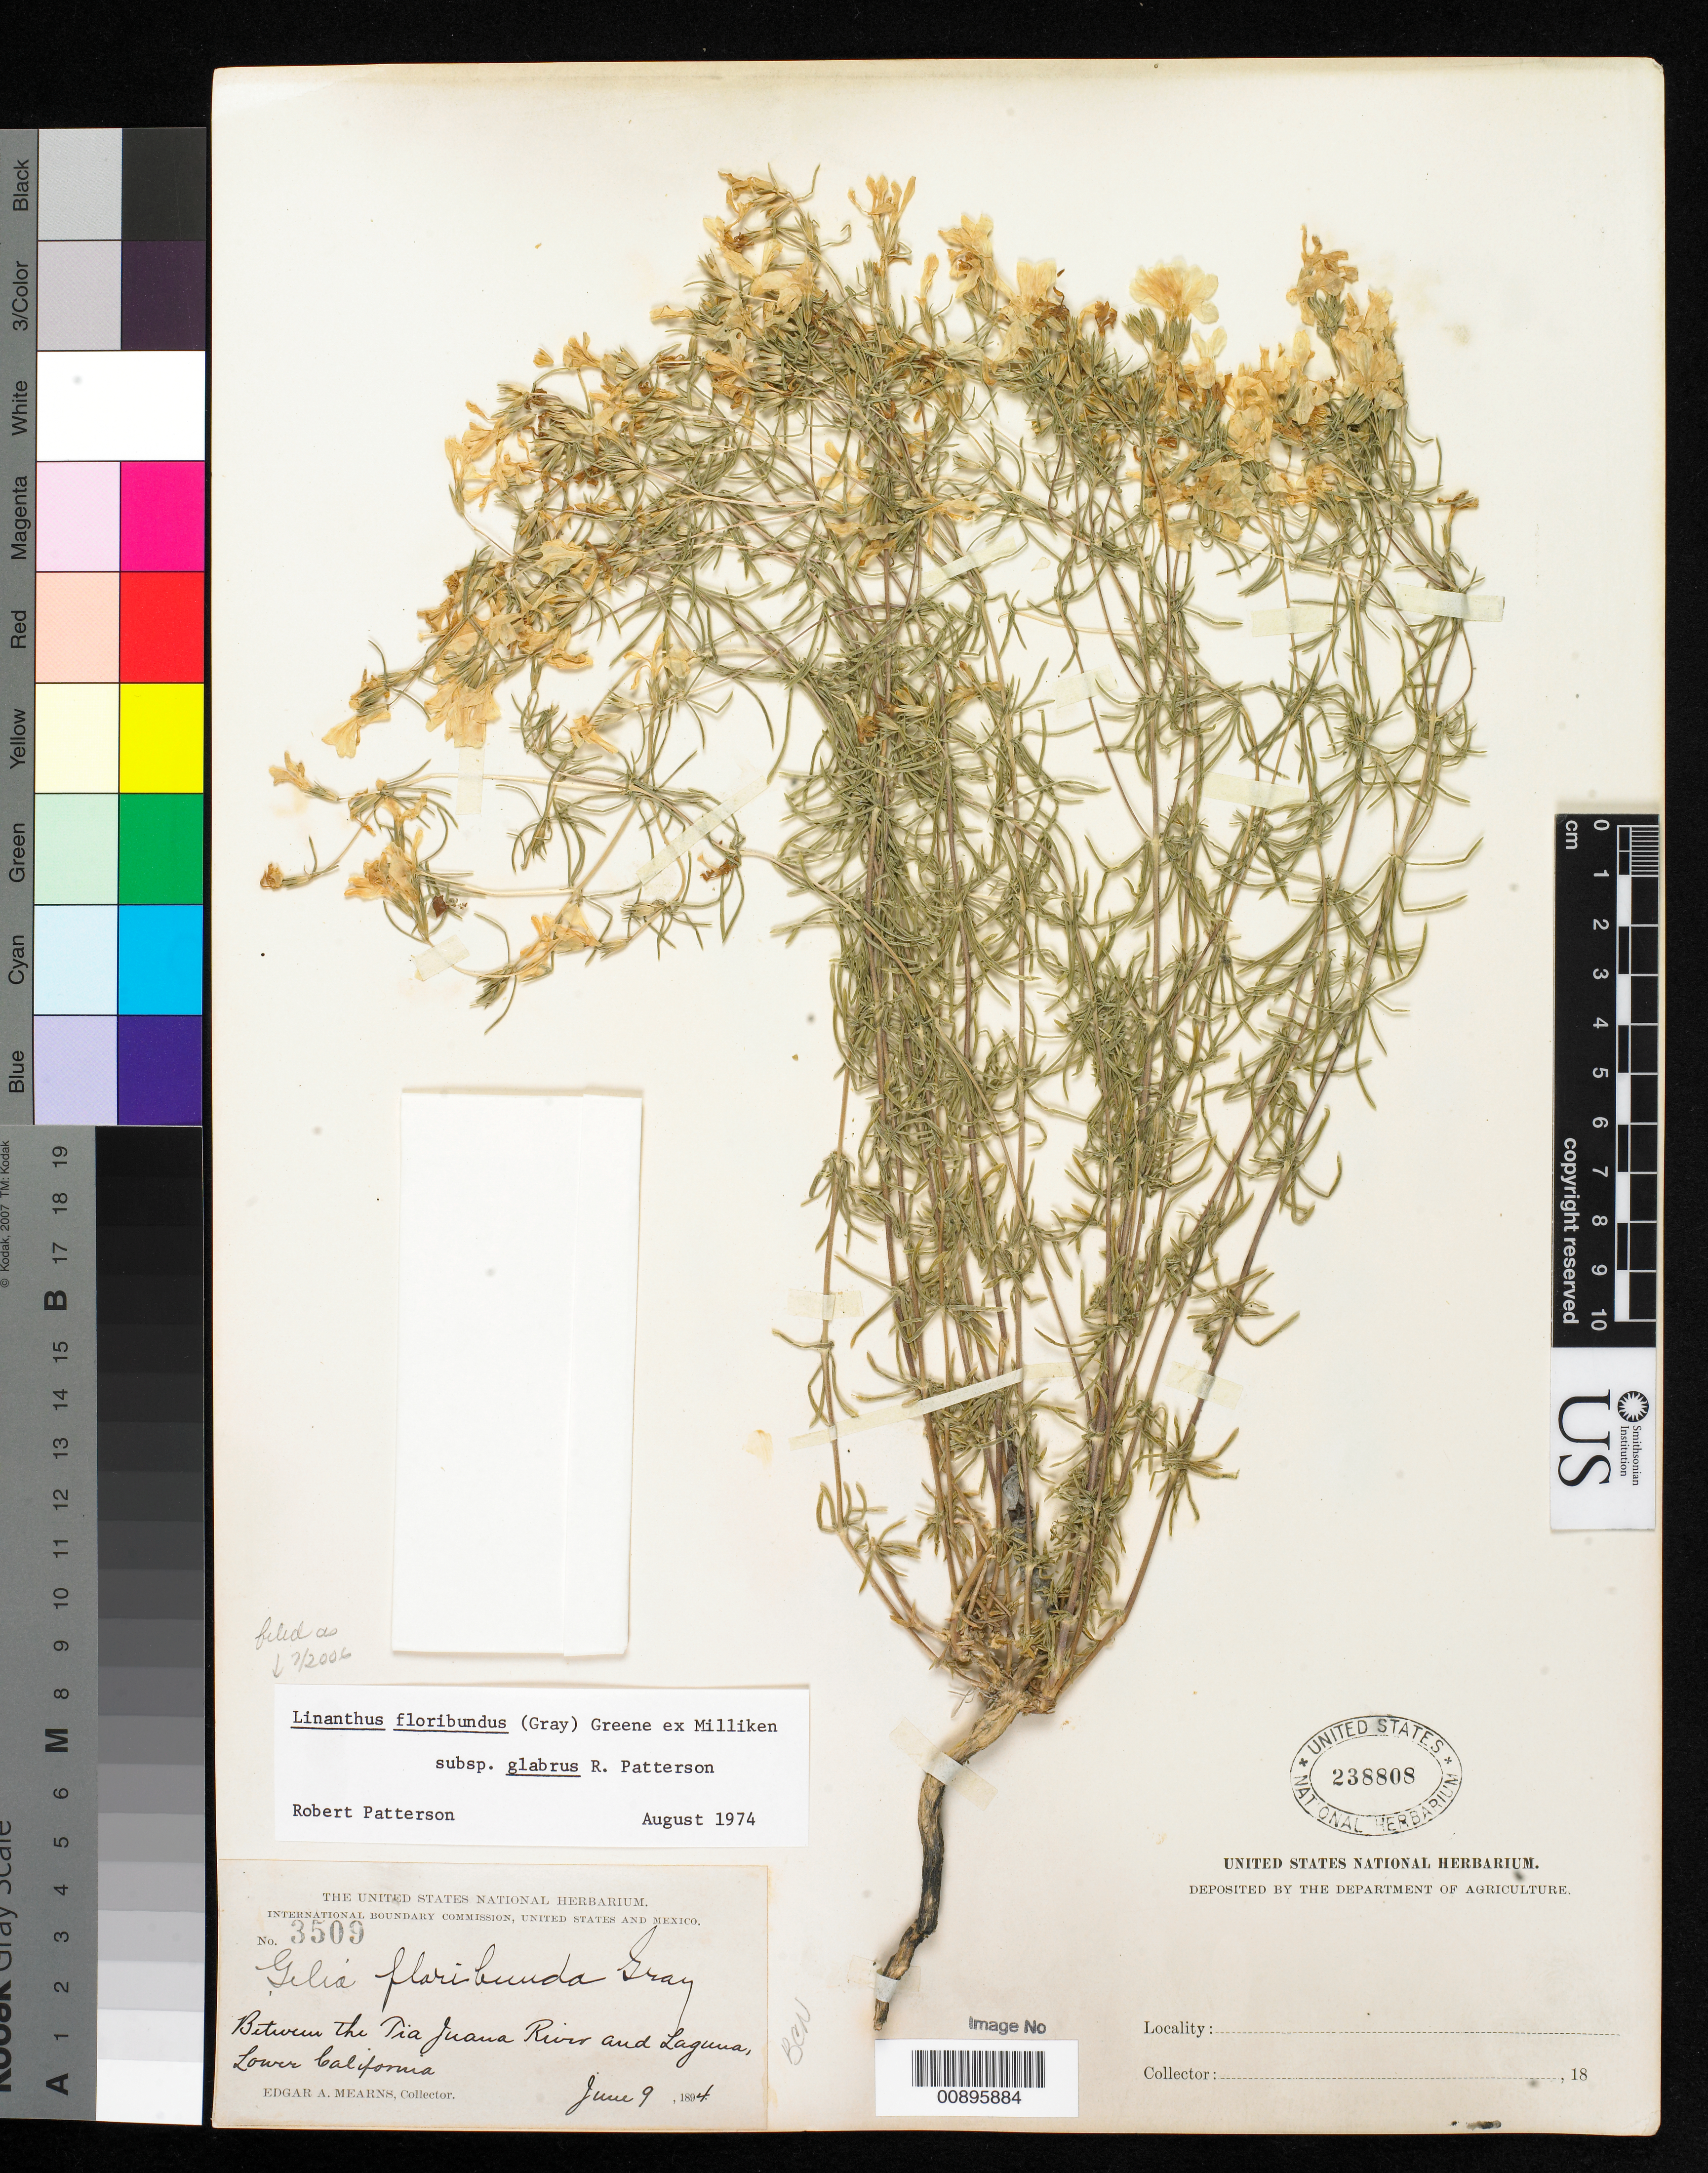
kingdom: Plantae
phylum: Tracheophyta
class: Magnoliopsida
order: Ericales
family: Polemoniaceae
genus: Leptosiphon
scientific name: Leptosiphon floribundus subsp. glaber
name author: (R. Patt.) J.M. Porter & L.A. Johnson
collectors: E. A. Mearns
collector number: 3509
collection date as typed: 09 Jun 1894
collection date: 1894-06-09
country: Mexico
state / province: Baja California Norte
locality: Between the Tia Juana River and Laguna, Baja California.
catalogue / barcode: US 238808